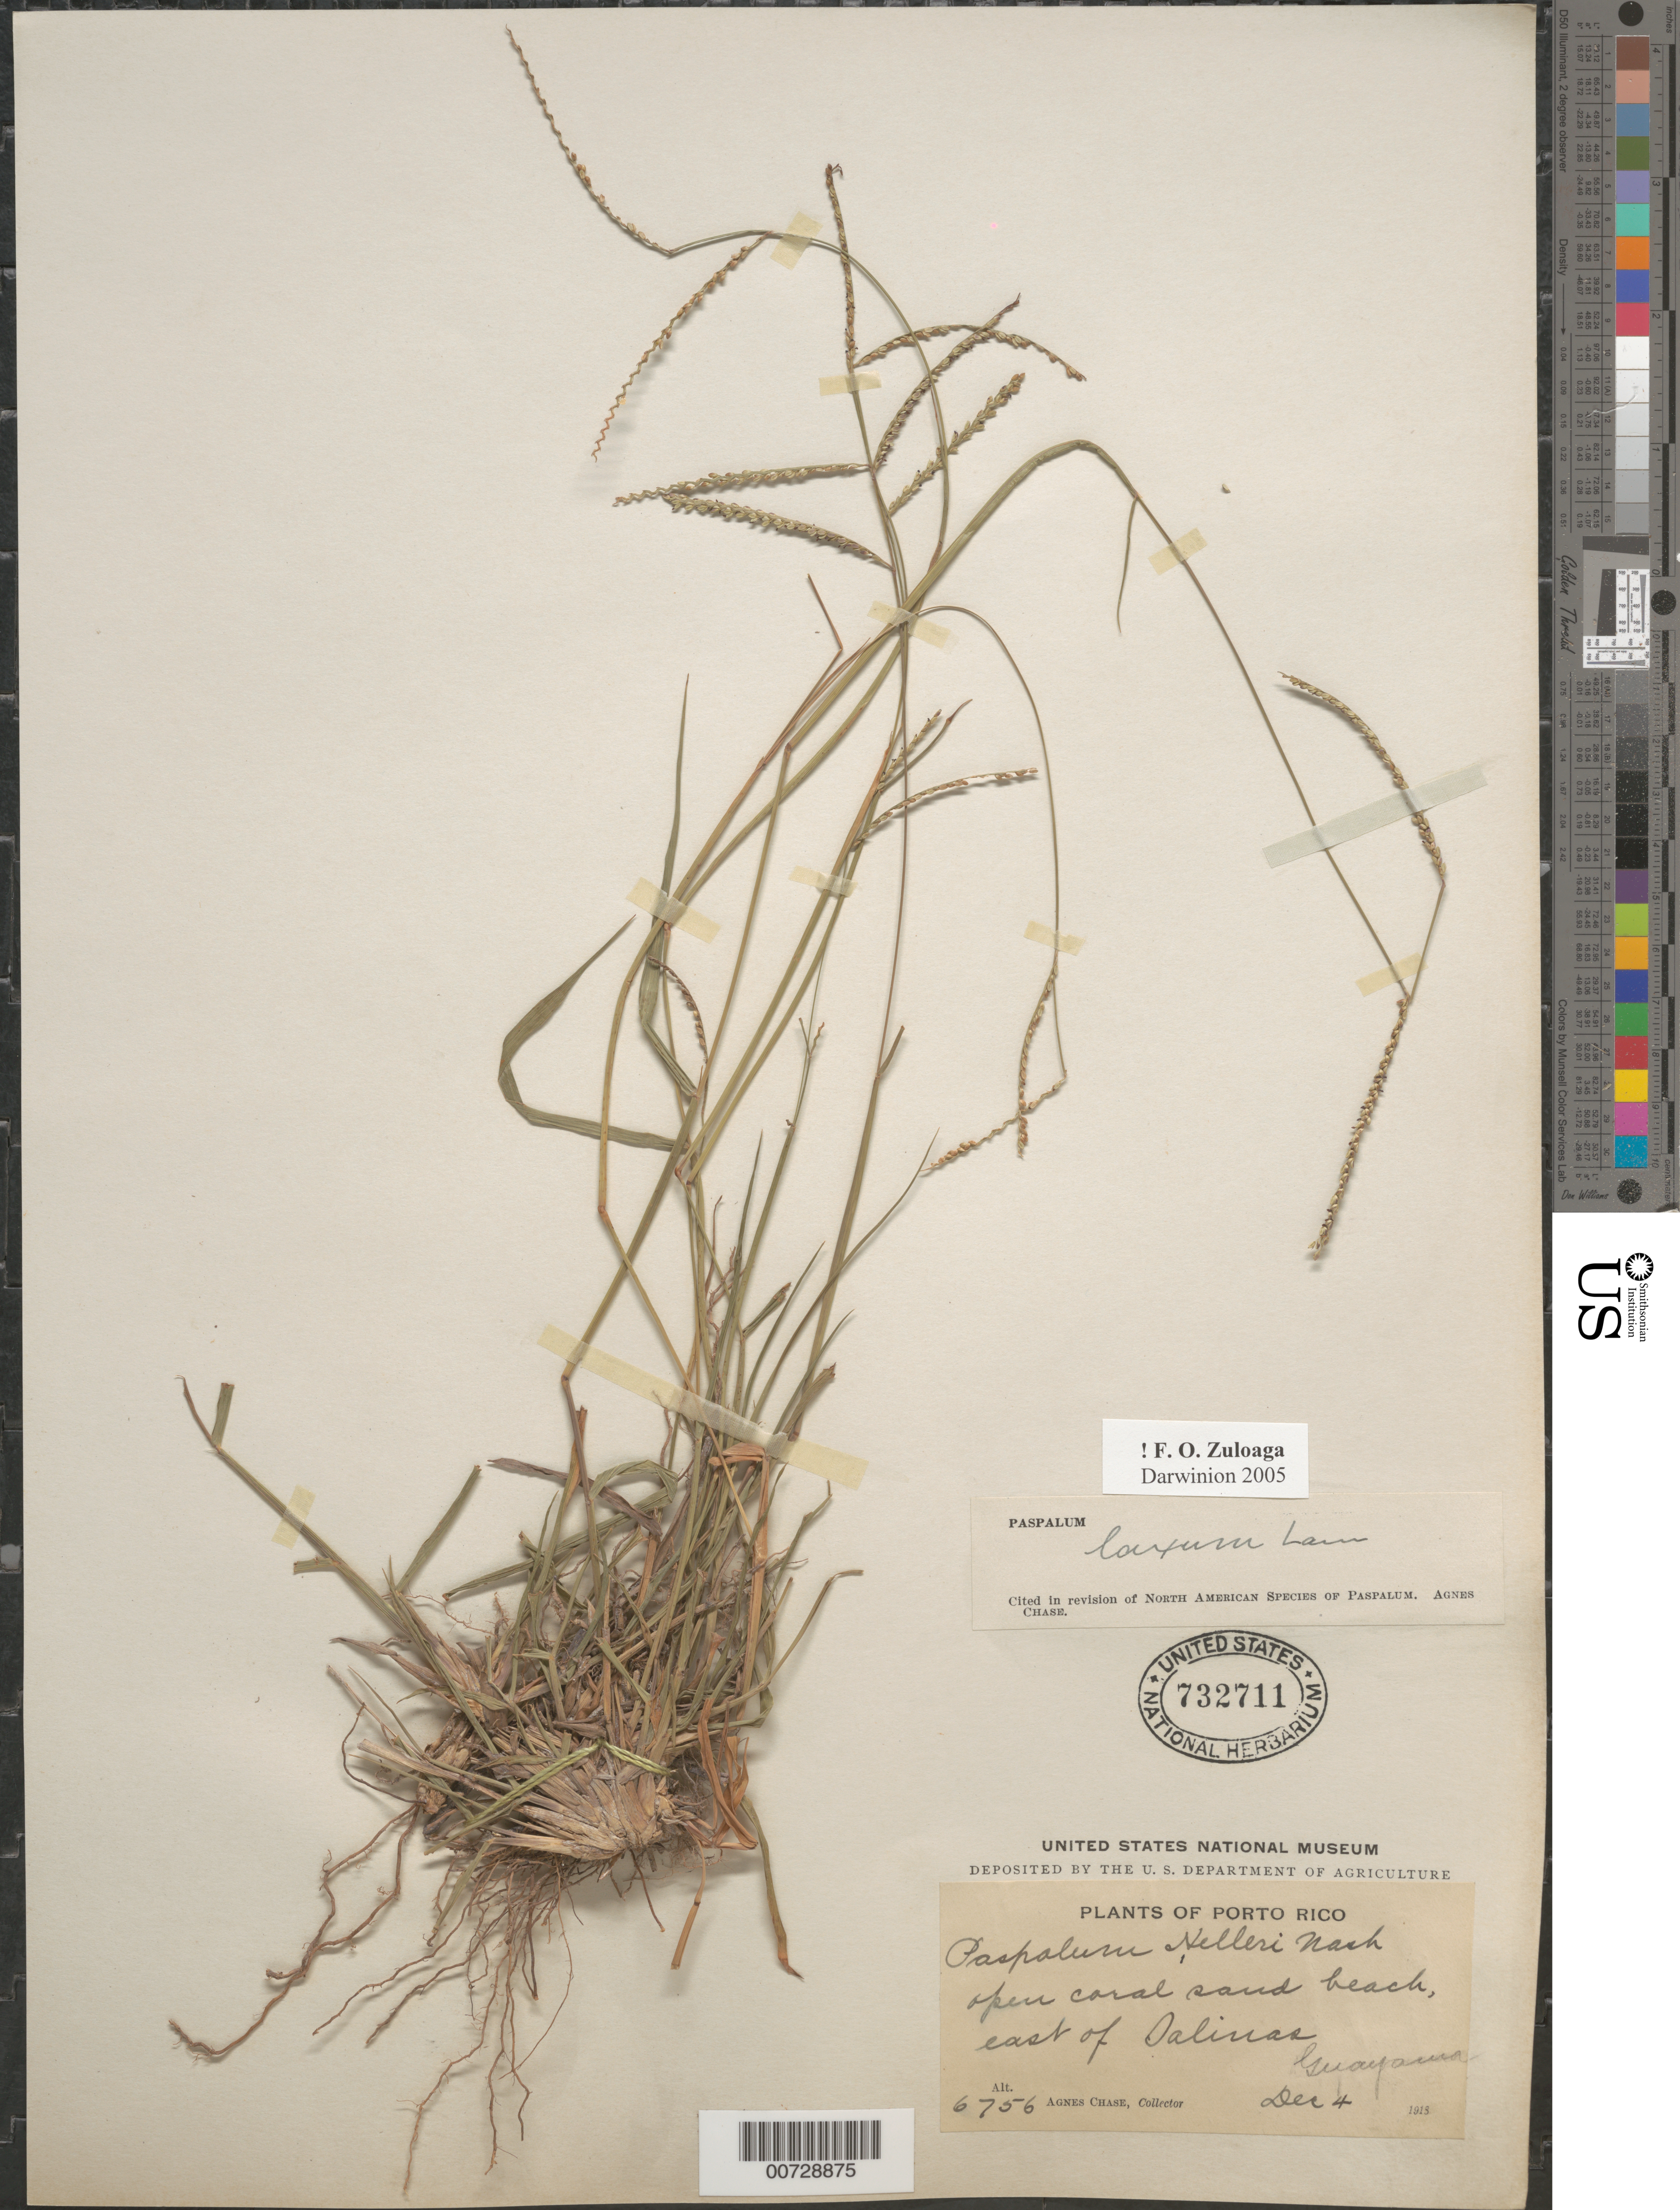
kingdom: Plantae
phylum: Tracheophyta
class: Liliopsida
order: Poales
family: Poaceae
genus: Paspalum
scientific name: Paspalum laxum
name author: Lam.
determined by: Chase, [M.] Agnes, (US)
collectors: A. Chase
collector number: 6756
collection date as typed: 04 Dec 1913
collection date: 1913-12-04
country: Puerto Rico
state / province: Salinas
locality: Salinas, E of; Guayama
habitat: Open coral sand beach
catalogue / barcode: US 732711